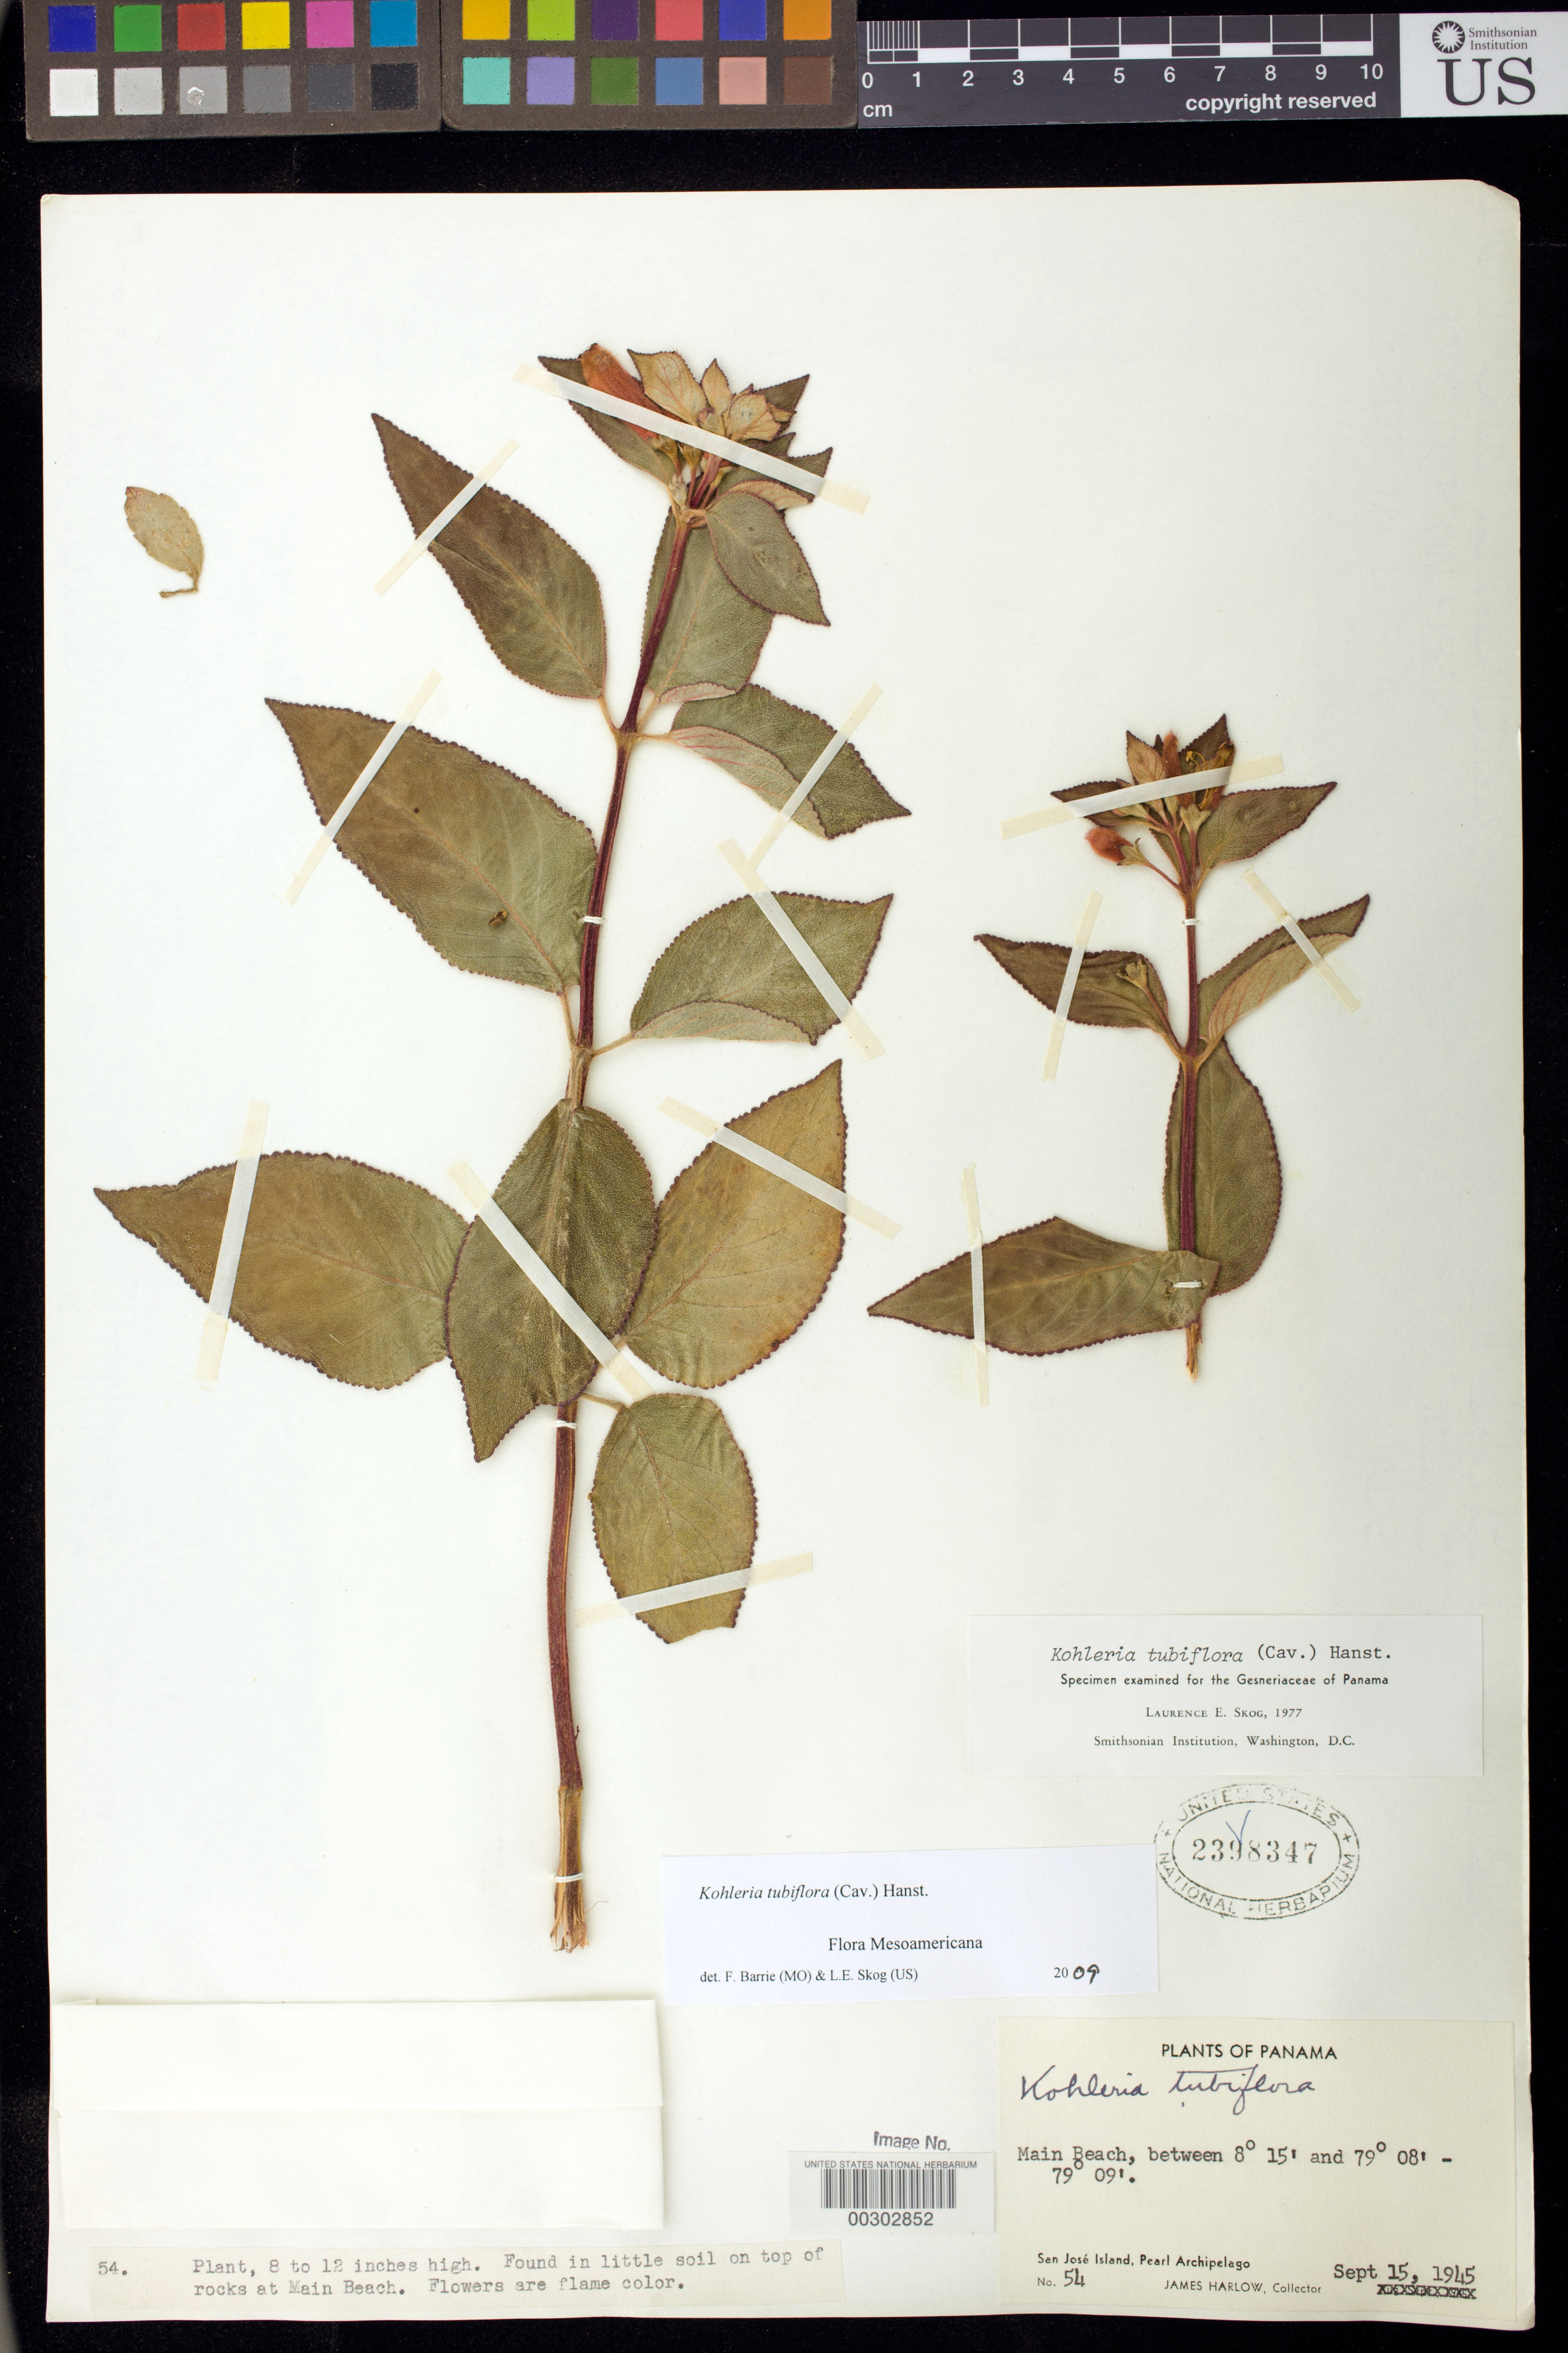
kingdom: Plantae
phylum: Tracheophyta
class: Magnoliopsida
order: Lamiales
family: Gesneriaceae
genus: Kohleria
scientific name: Kohleria tubiflora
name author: (Cav.) Hanst.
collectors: J. Harlow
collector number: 54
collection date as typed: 15 Sep 1945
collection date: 1945-09-15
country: Panama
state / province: Panamá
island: San Jose Island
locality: San Jose Island, Pearl Archipelago, main beach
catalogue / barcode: US 2398347